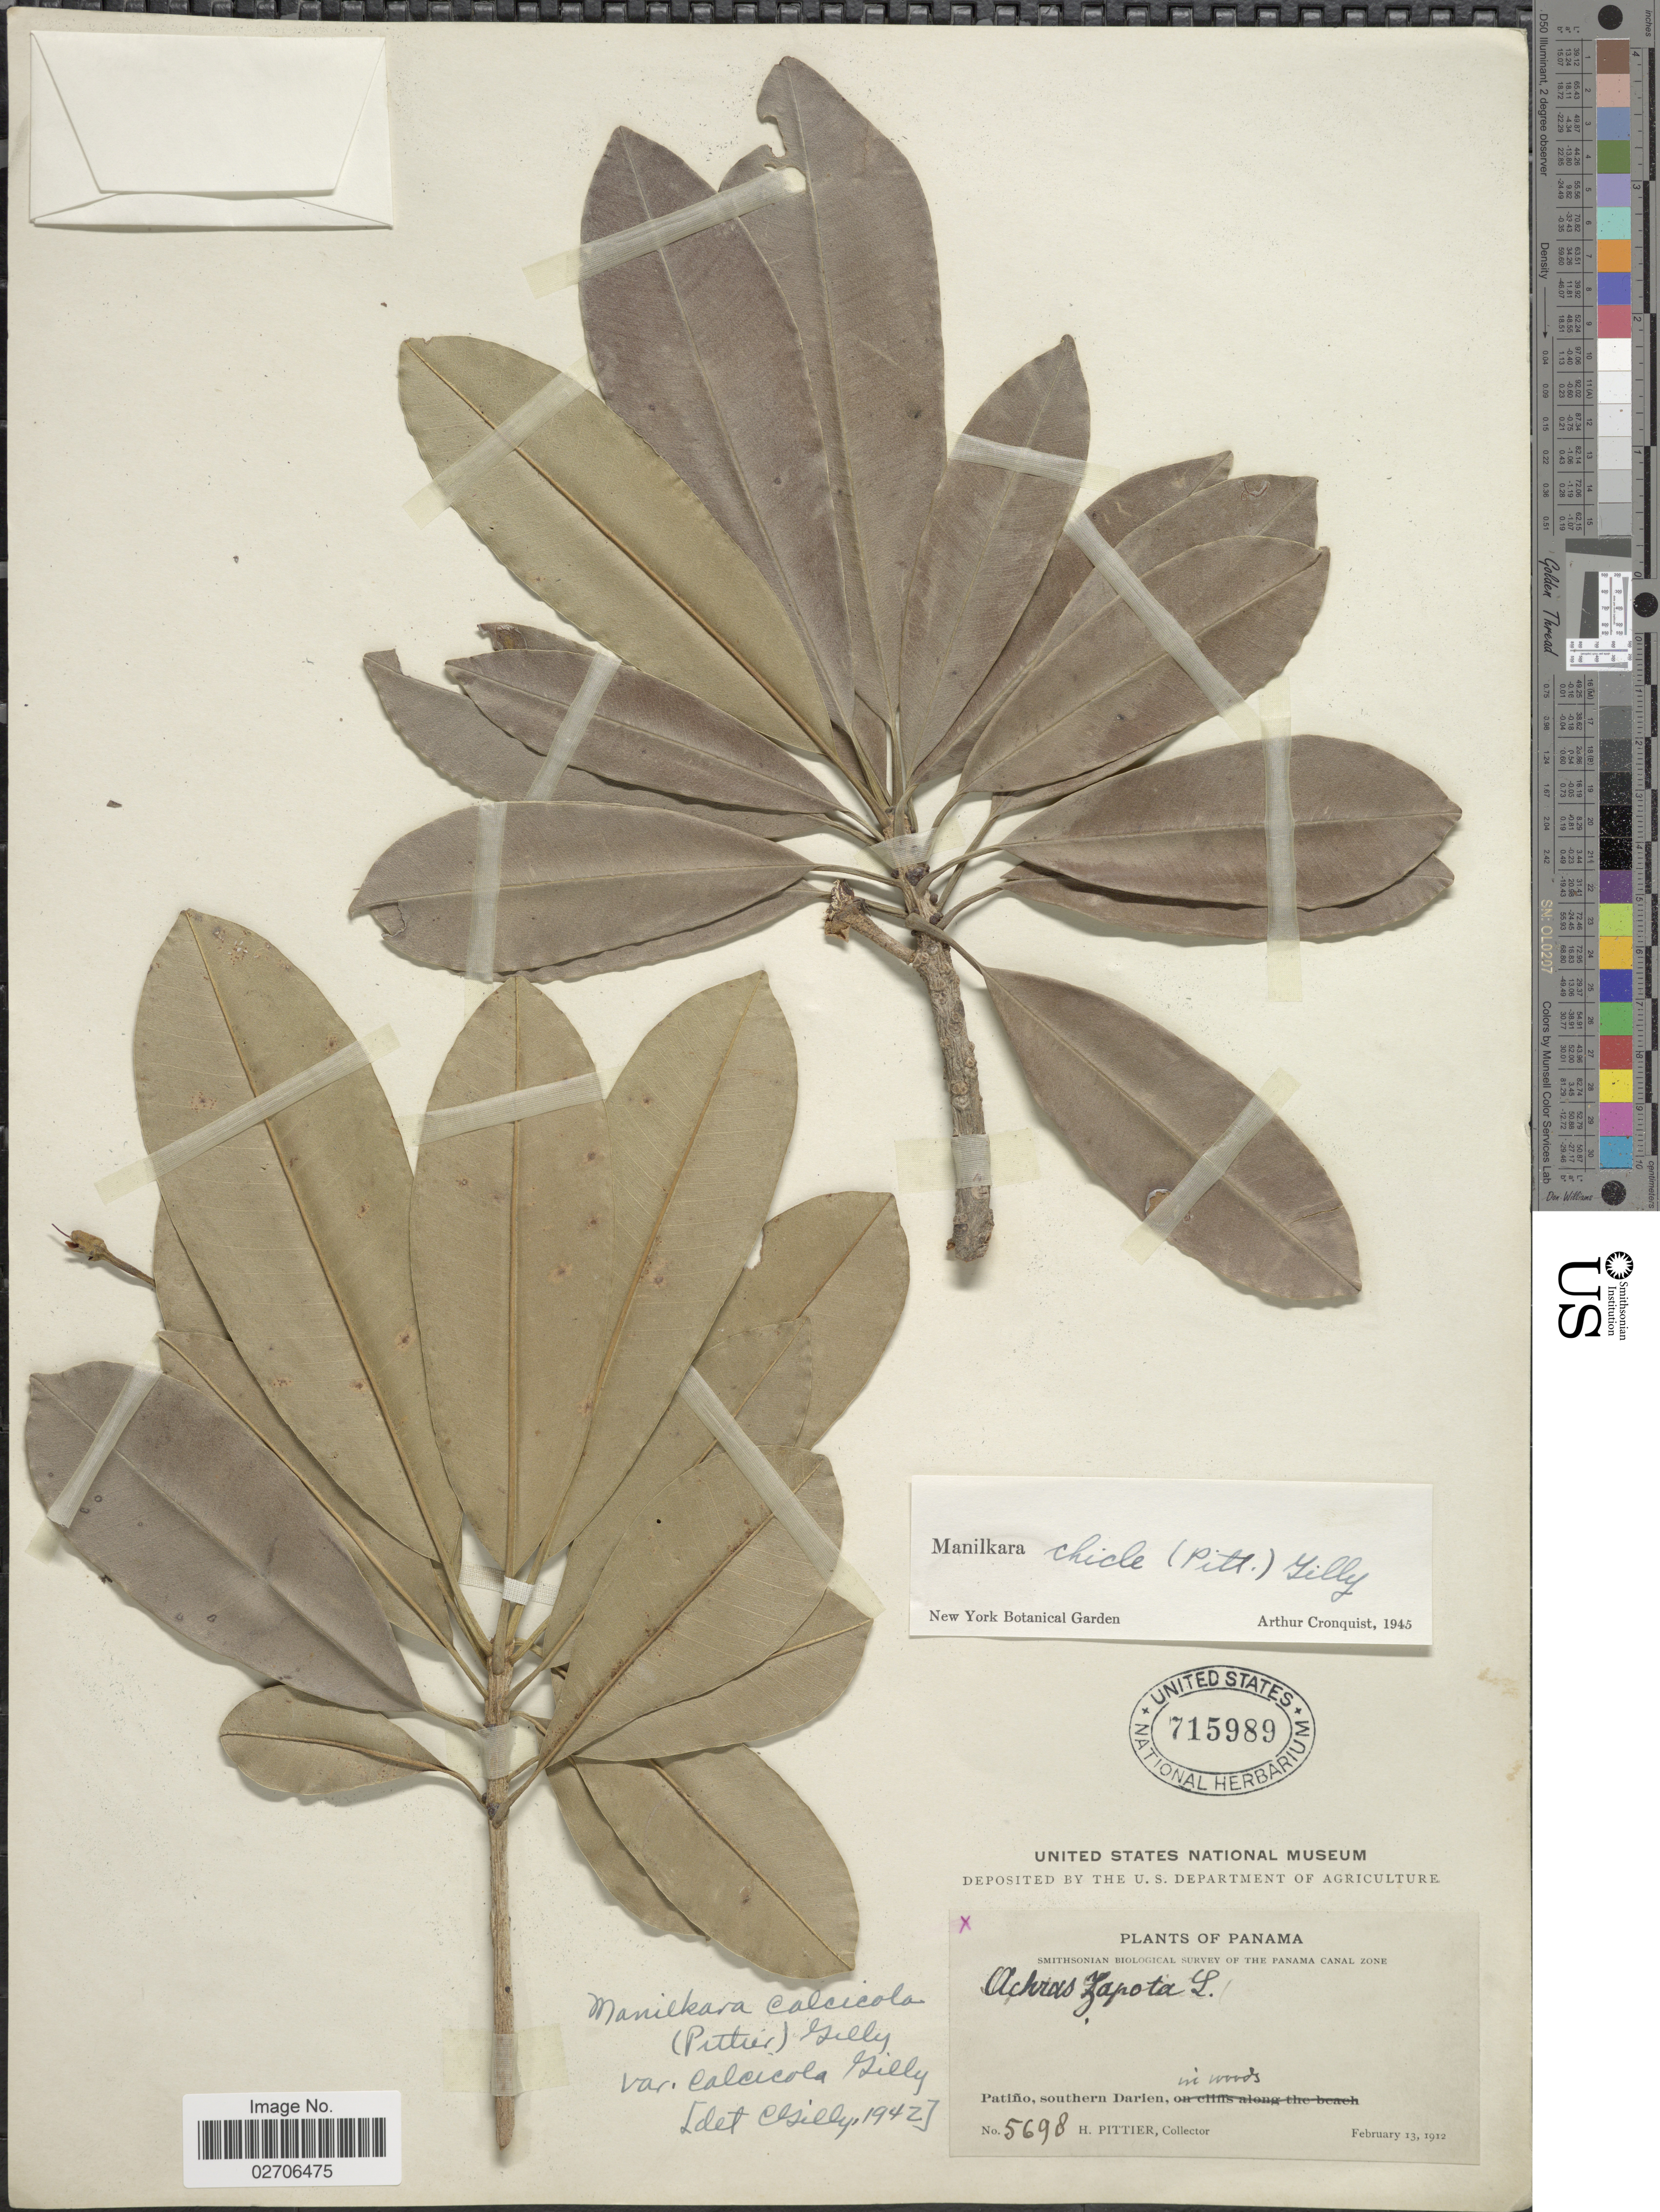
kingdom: Plantae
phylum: Tracheophyta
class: Magnoliopsida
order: Ericales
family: Sapotaceae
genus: Manilkara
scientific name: Manilkara chicle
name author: (Pittier) Gilly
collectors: H. F. Pittier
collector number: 5698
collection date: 1912-02-13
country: Panama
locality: Patino, southern Darien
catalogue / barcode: US 715989